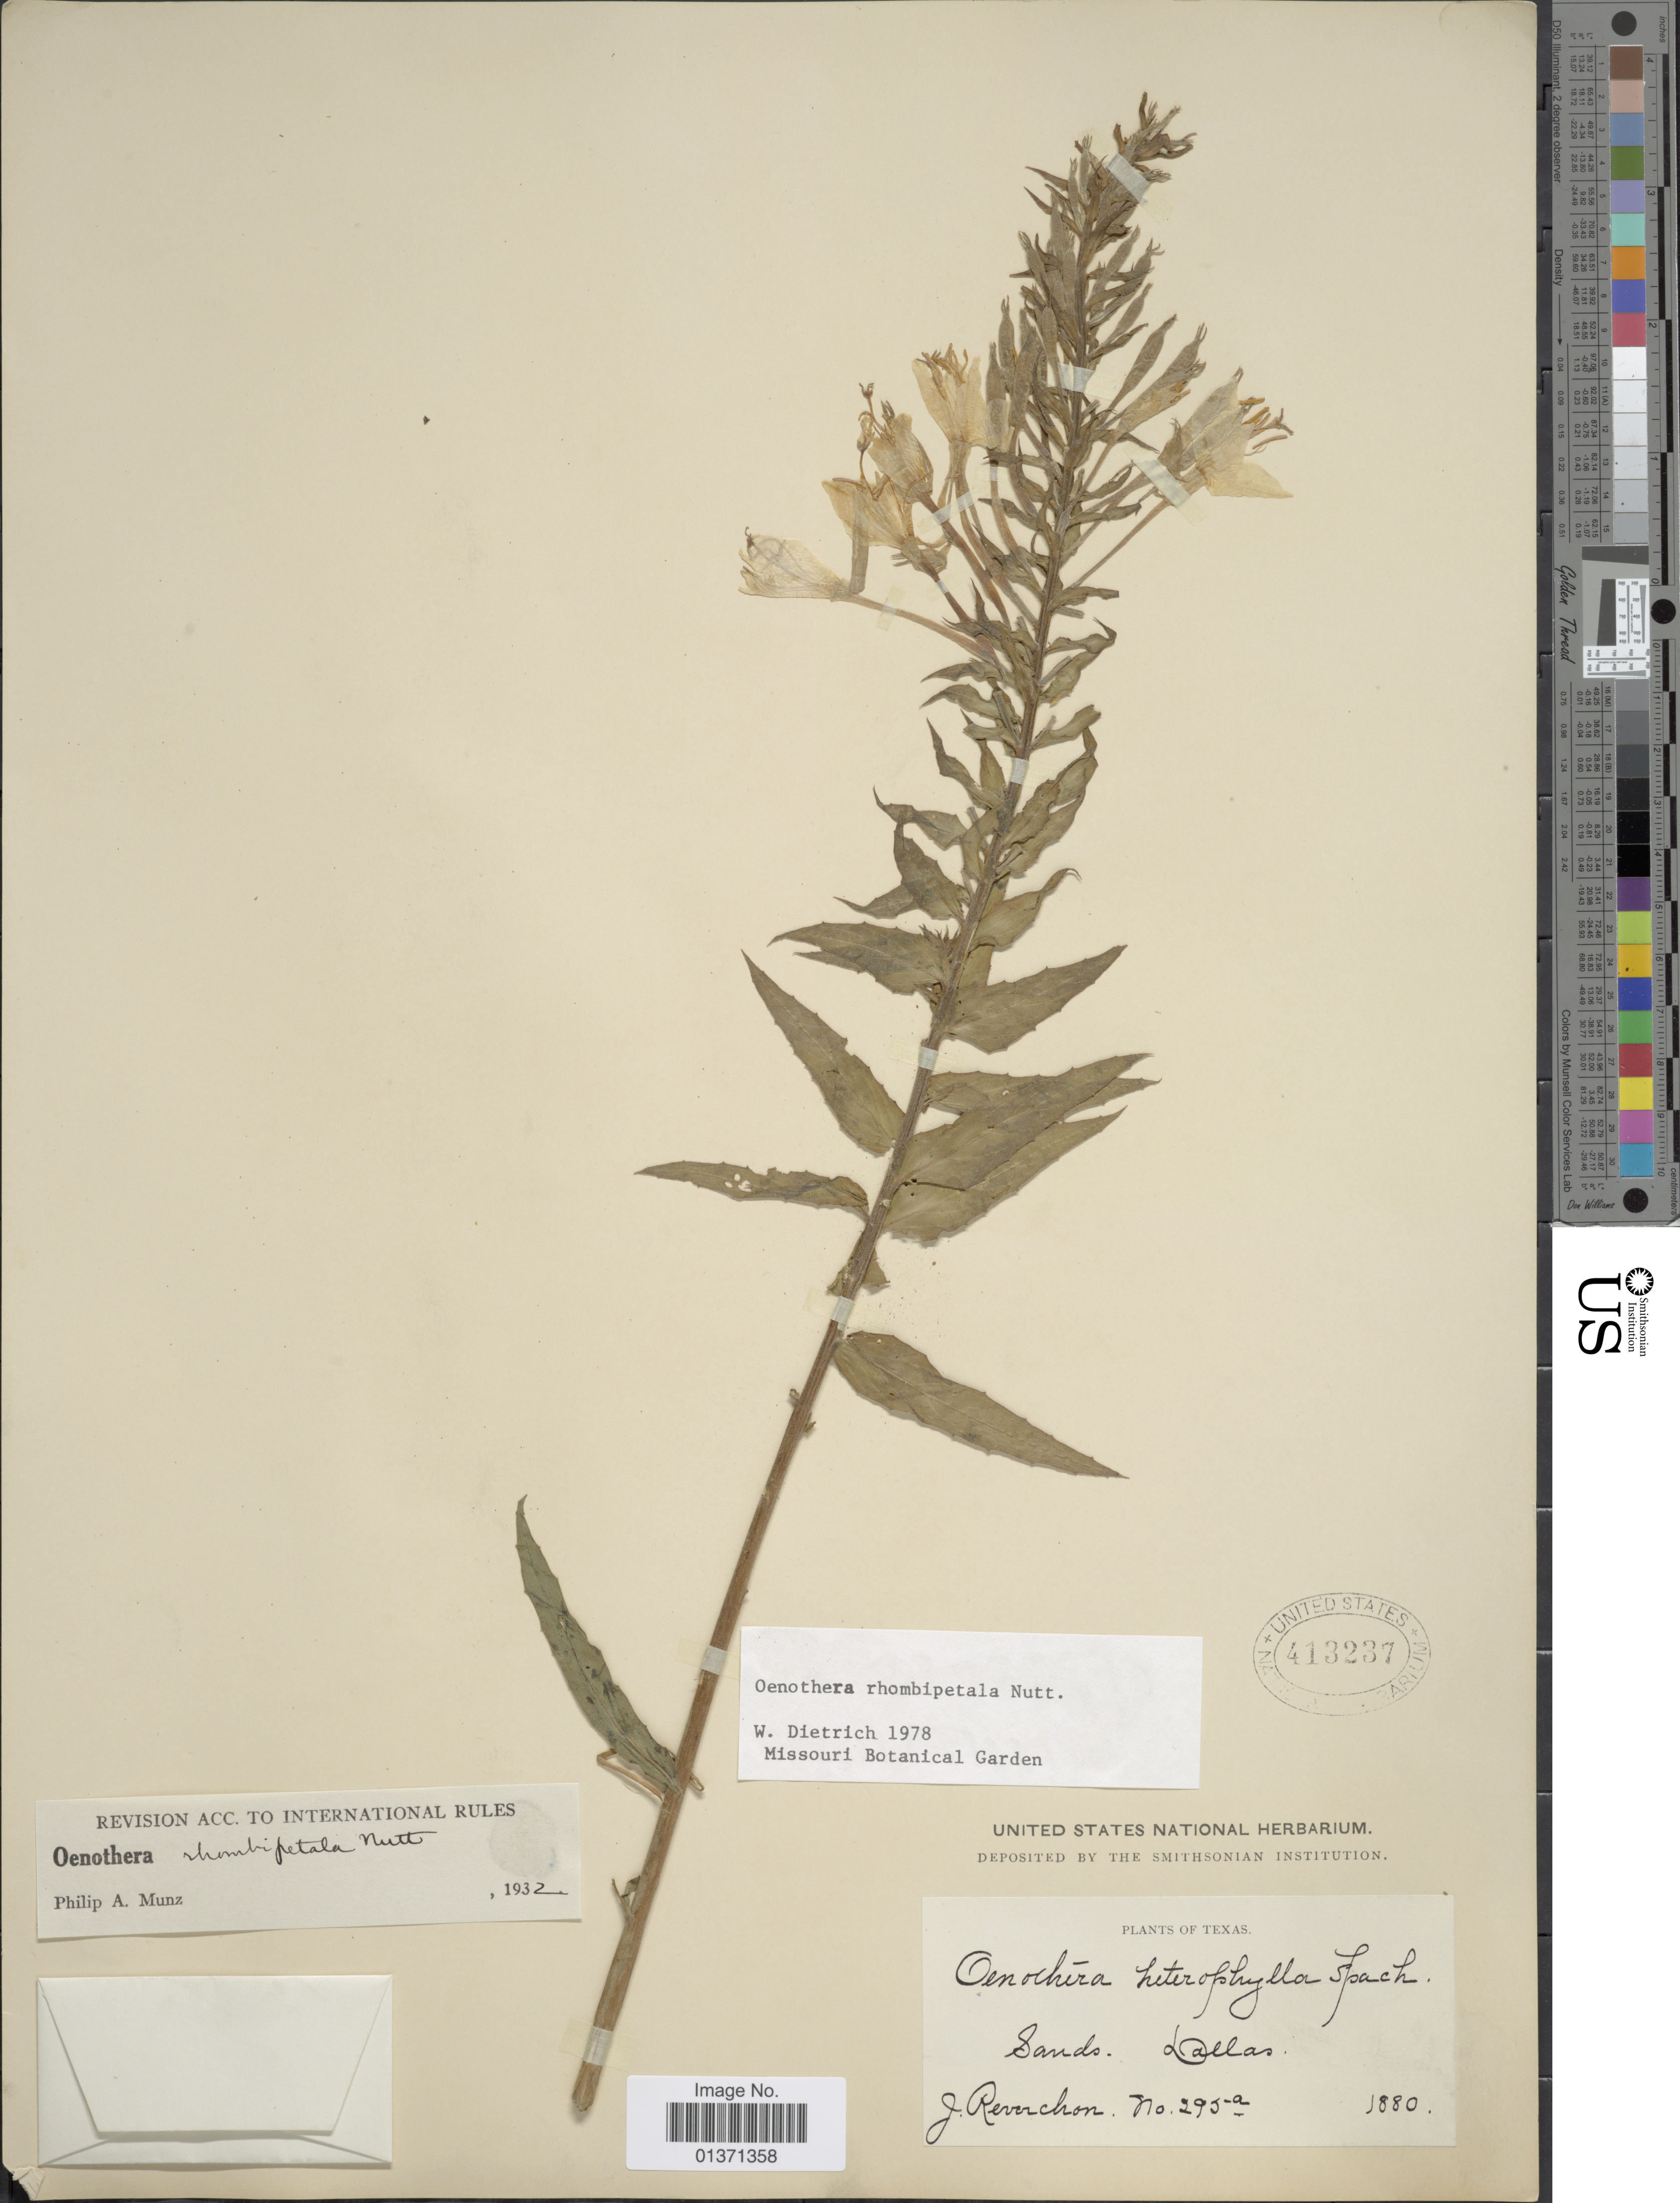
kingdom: Plantae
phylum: Tracheophyta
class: Magnoliopsida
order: Myrtales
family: Onagraceae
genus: Oenothera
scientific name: Oenothera rhombipetala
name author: Nutt. ex Torr & A. Gray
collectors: J. Reverchon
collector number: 295a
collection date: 1880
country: United States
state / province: Texas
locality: Dallas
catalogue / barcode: US 413237